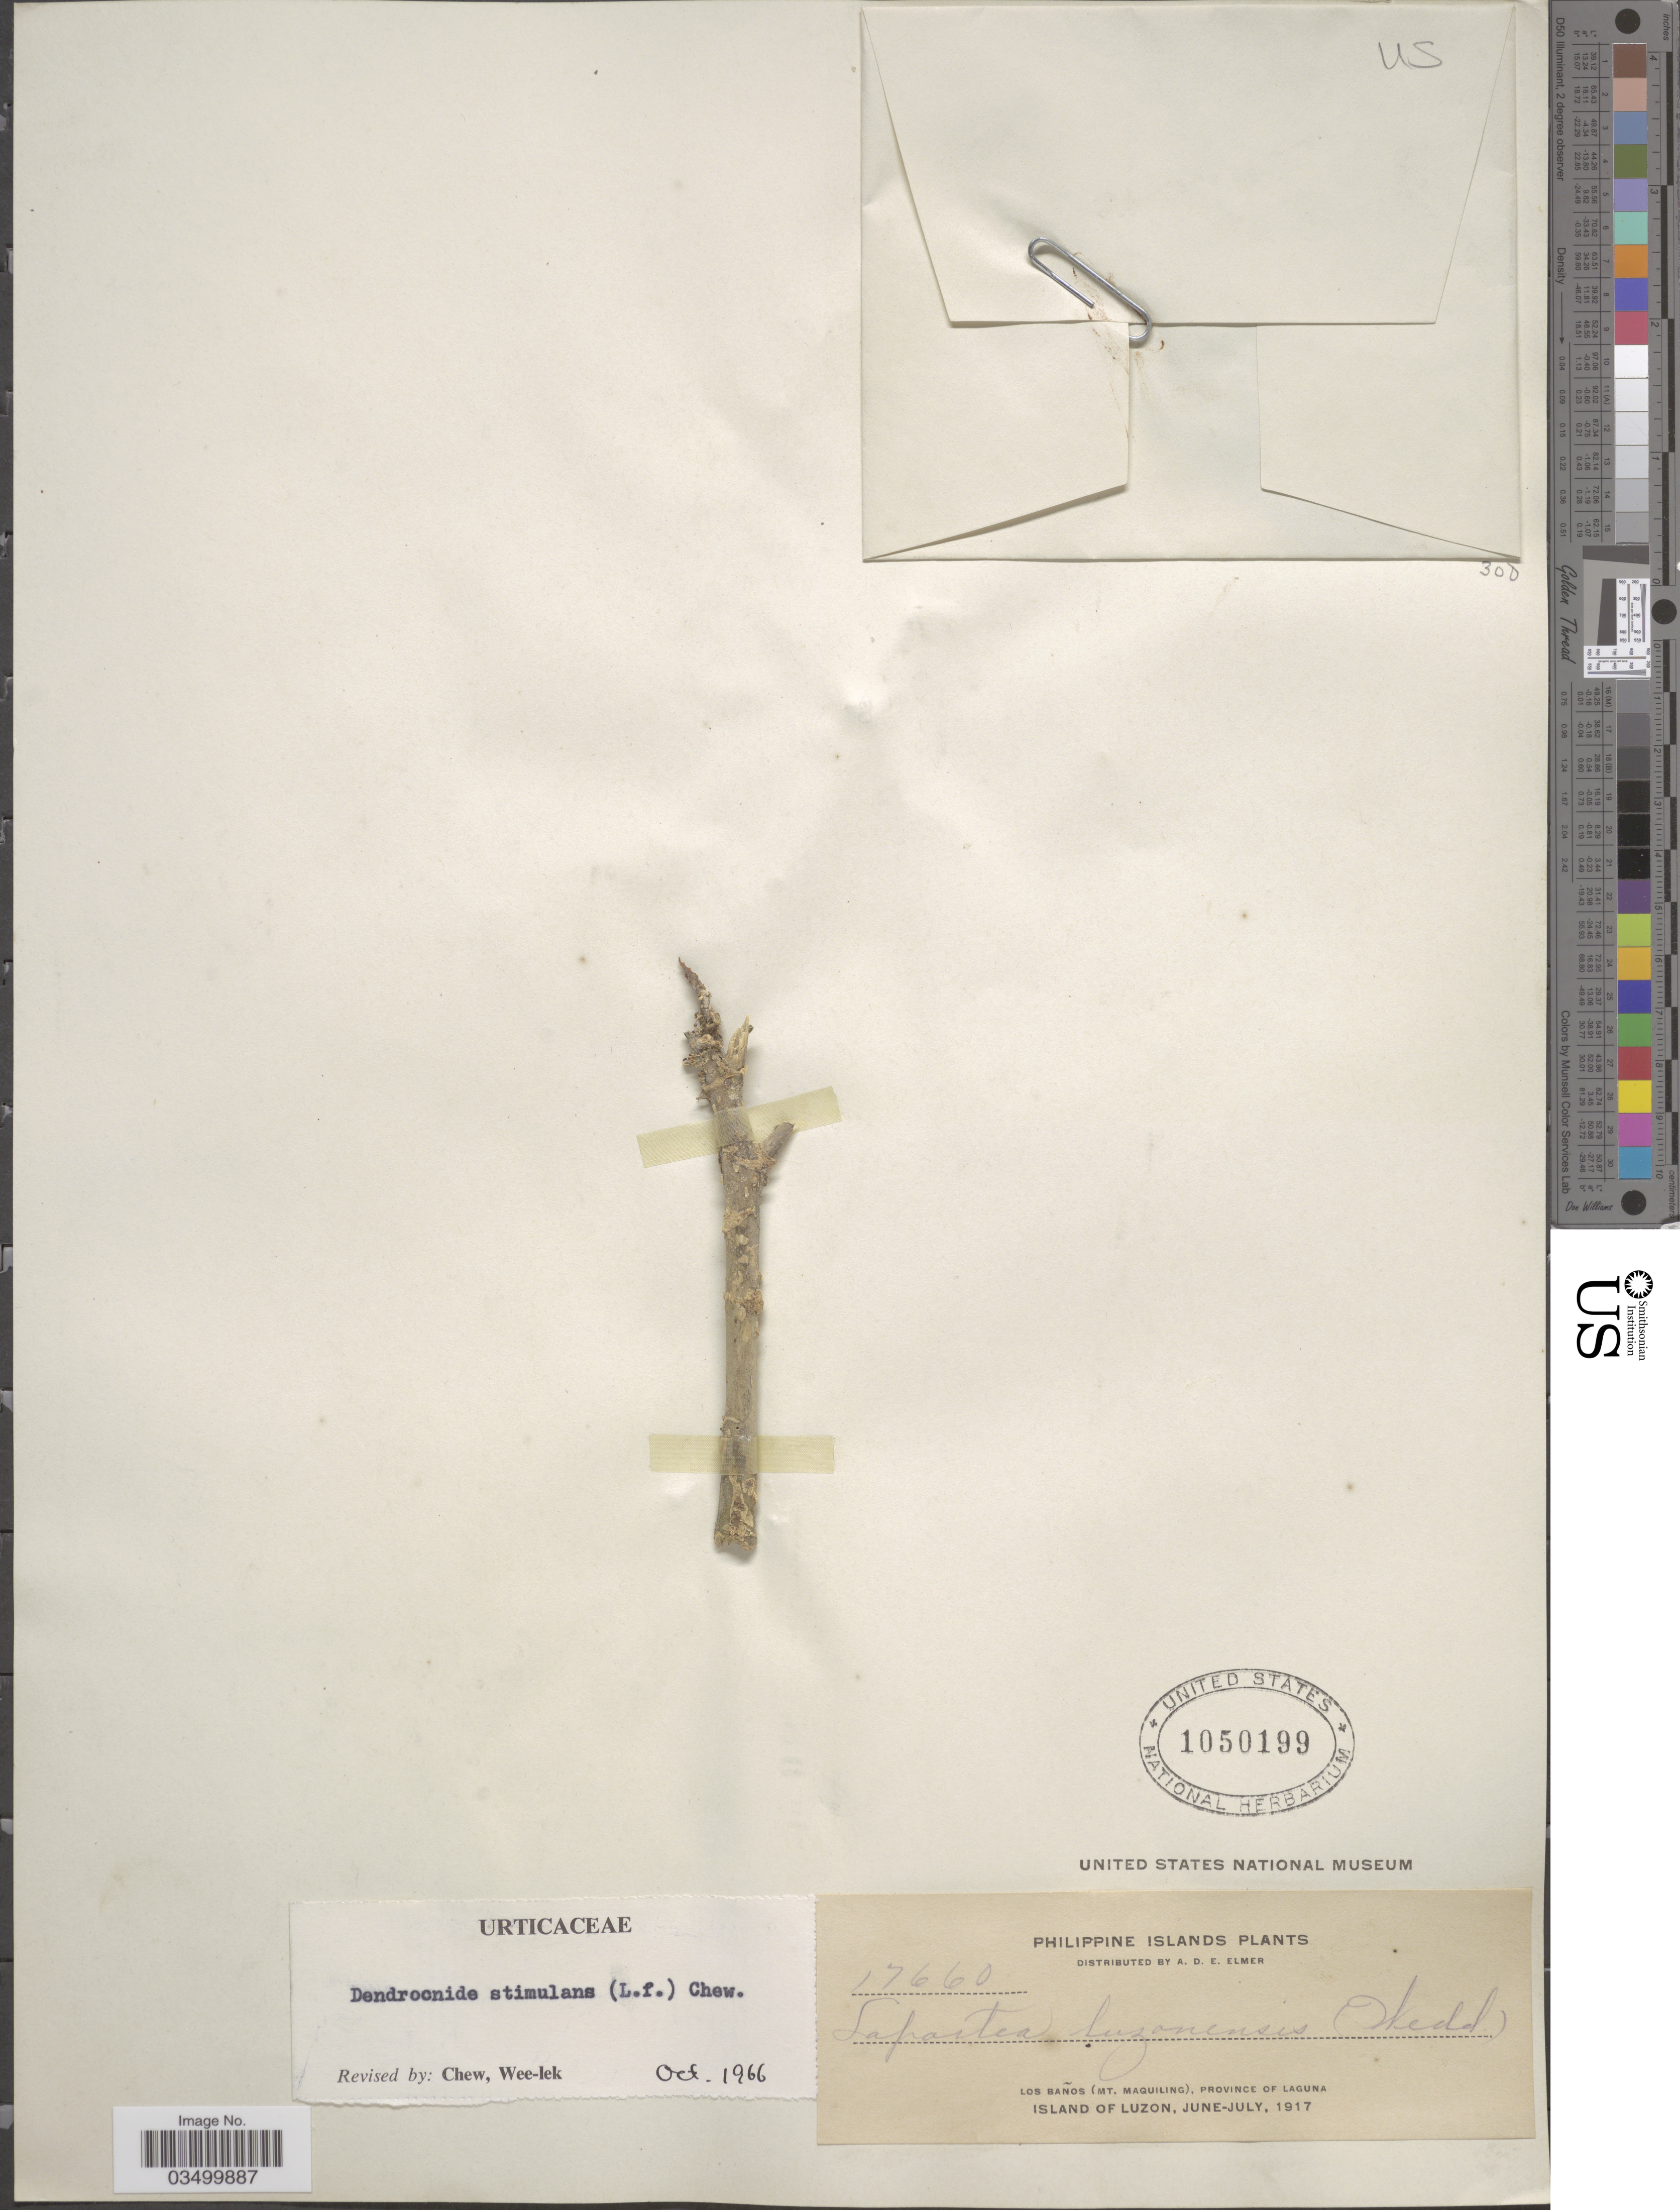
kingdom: Plantae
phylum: Tracheophyta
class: Magnoliopsida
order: Rosales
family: Urticaceae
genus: Dendrocnide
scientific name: Dendrocnide stimulans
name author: (L. f.) Chew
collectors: A. D. E. Elmer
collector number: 17660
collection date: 1917-06/1917-07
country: Philippines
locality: Philippine Islands. Los Baños (Mt. Maquiling), Province of Laguna. Island of Luzon.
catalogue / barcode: US 1050199